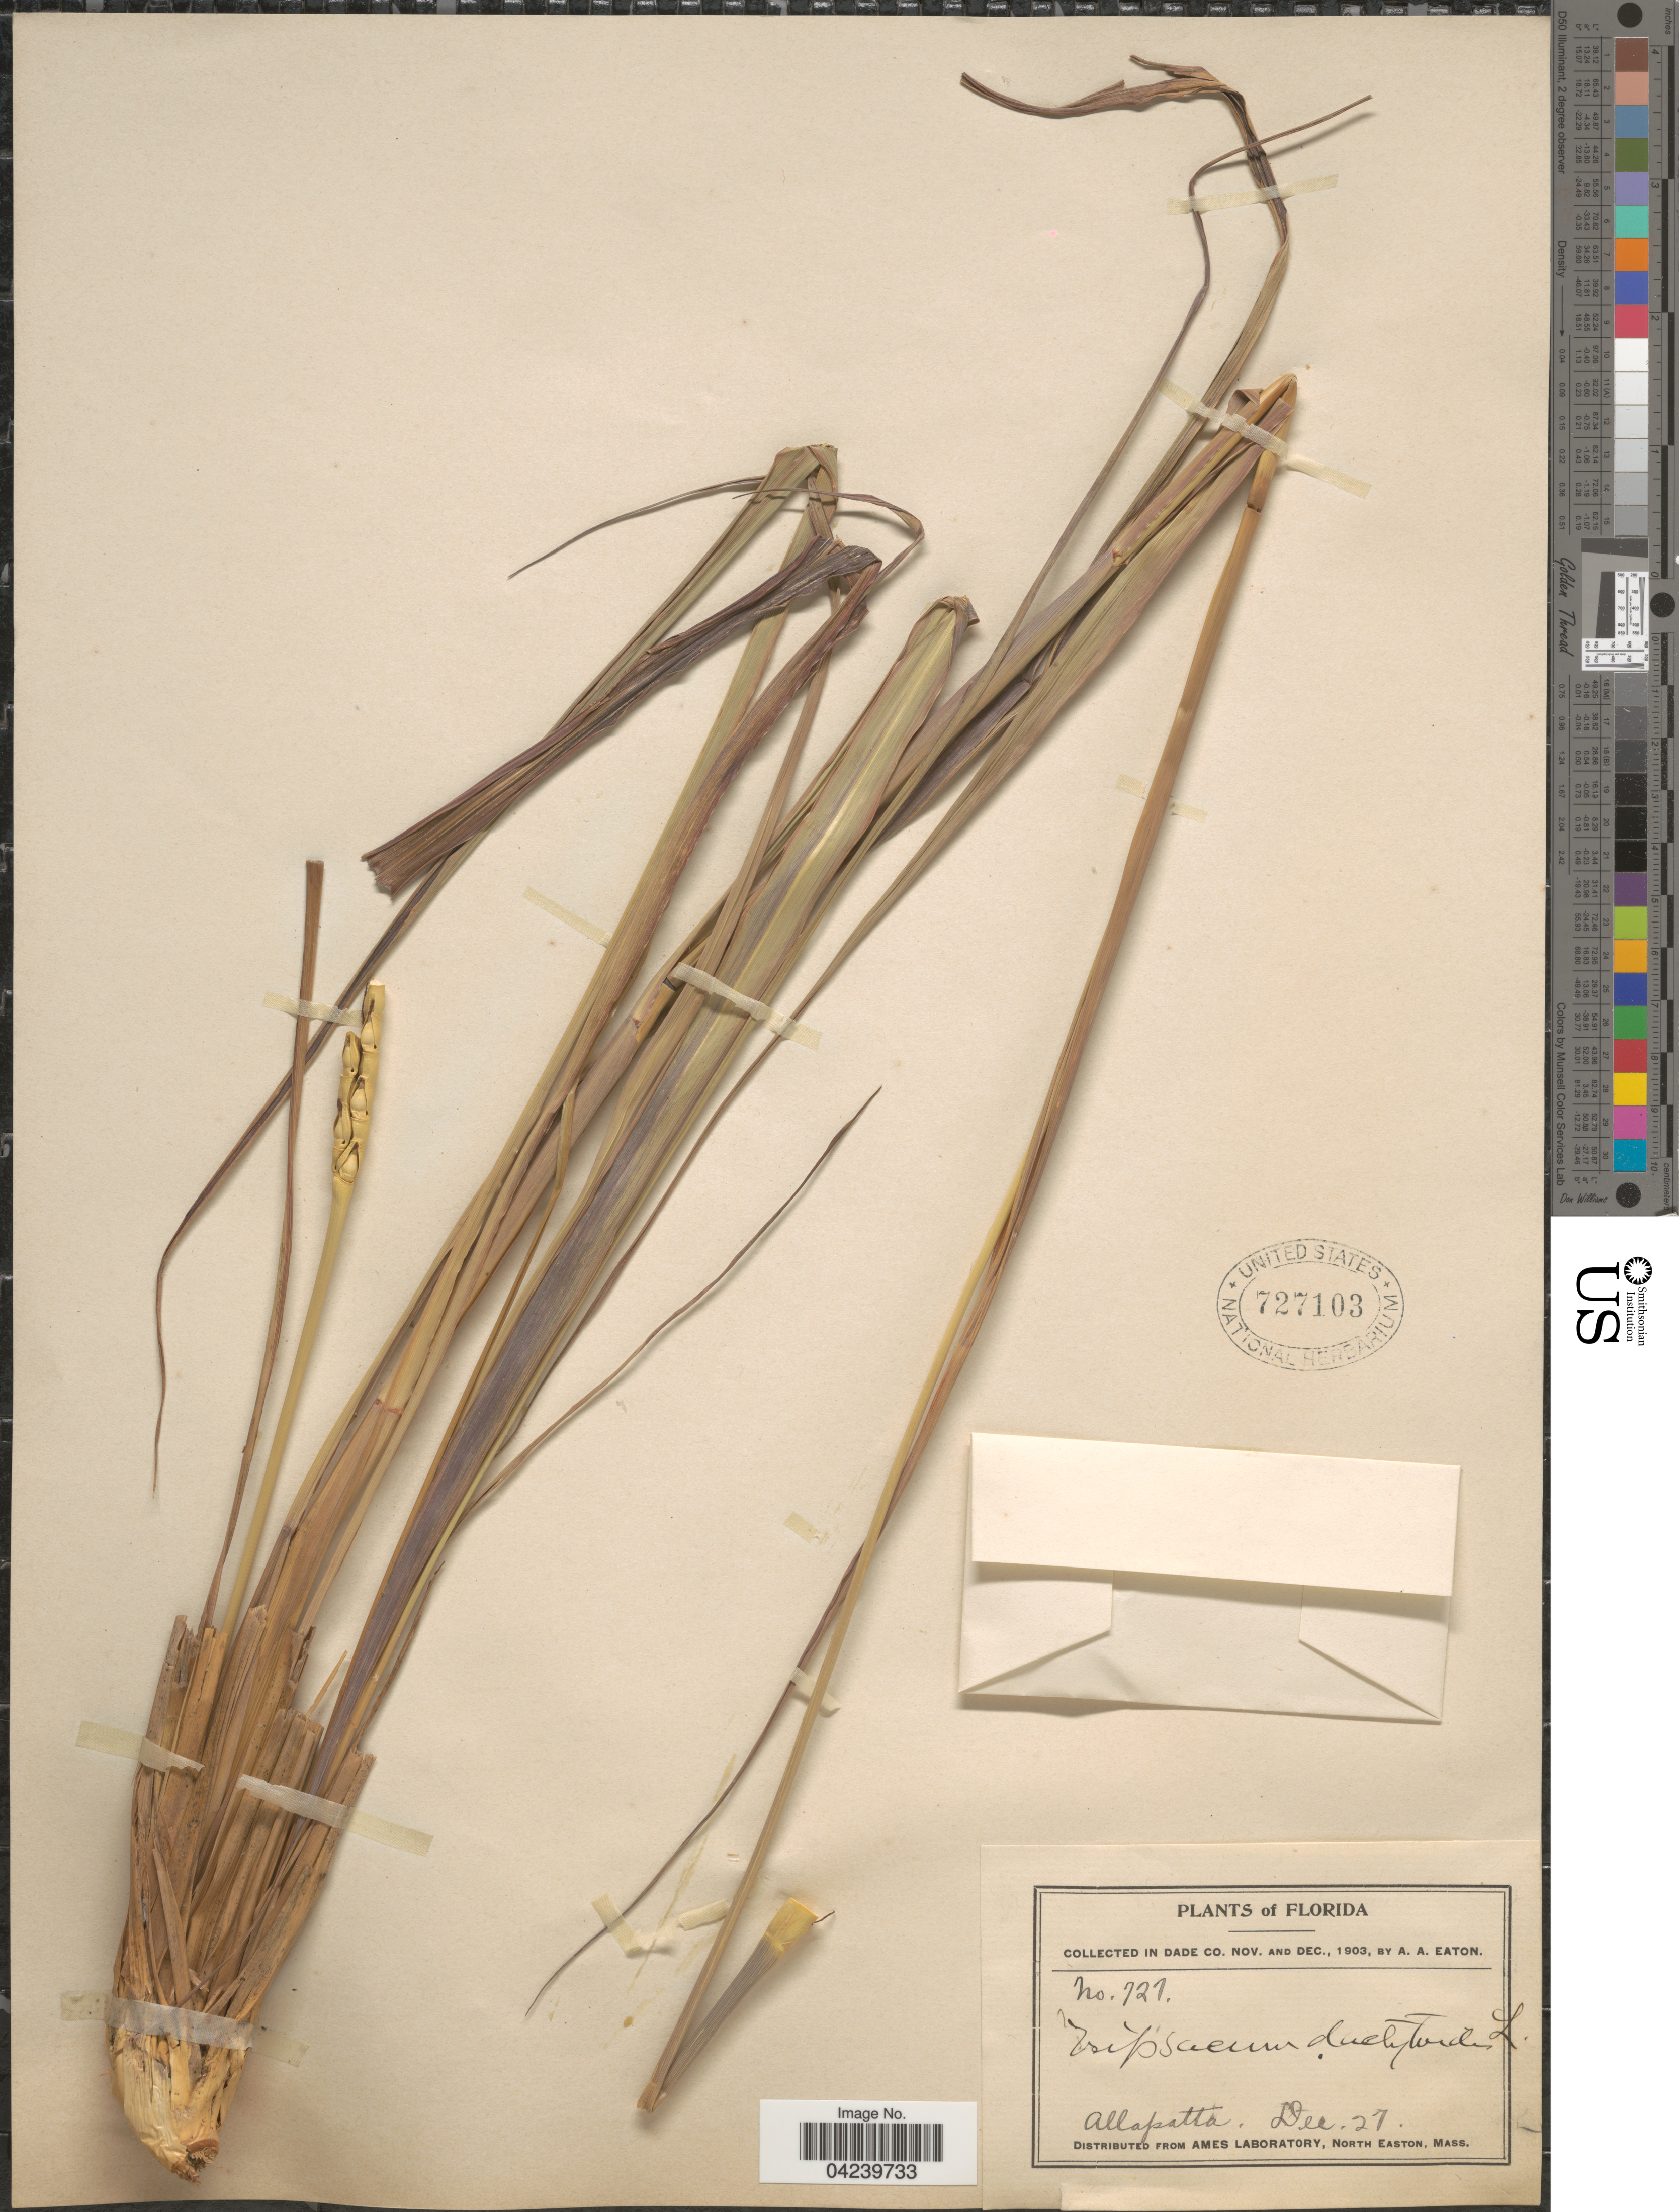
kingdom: Plantae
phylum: Tracheophyta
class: Liliopsida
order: Poales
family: Poaceae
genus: Tripsacum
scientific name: Tripsacum dactyloides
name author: (L.) L.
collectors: A. A. Eaton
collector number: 721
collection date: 1903-12-27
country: United States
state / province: Florida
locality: In Dade Co. Allpatta.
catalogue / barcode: US 727103